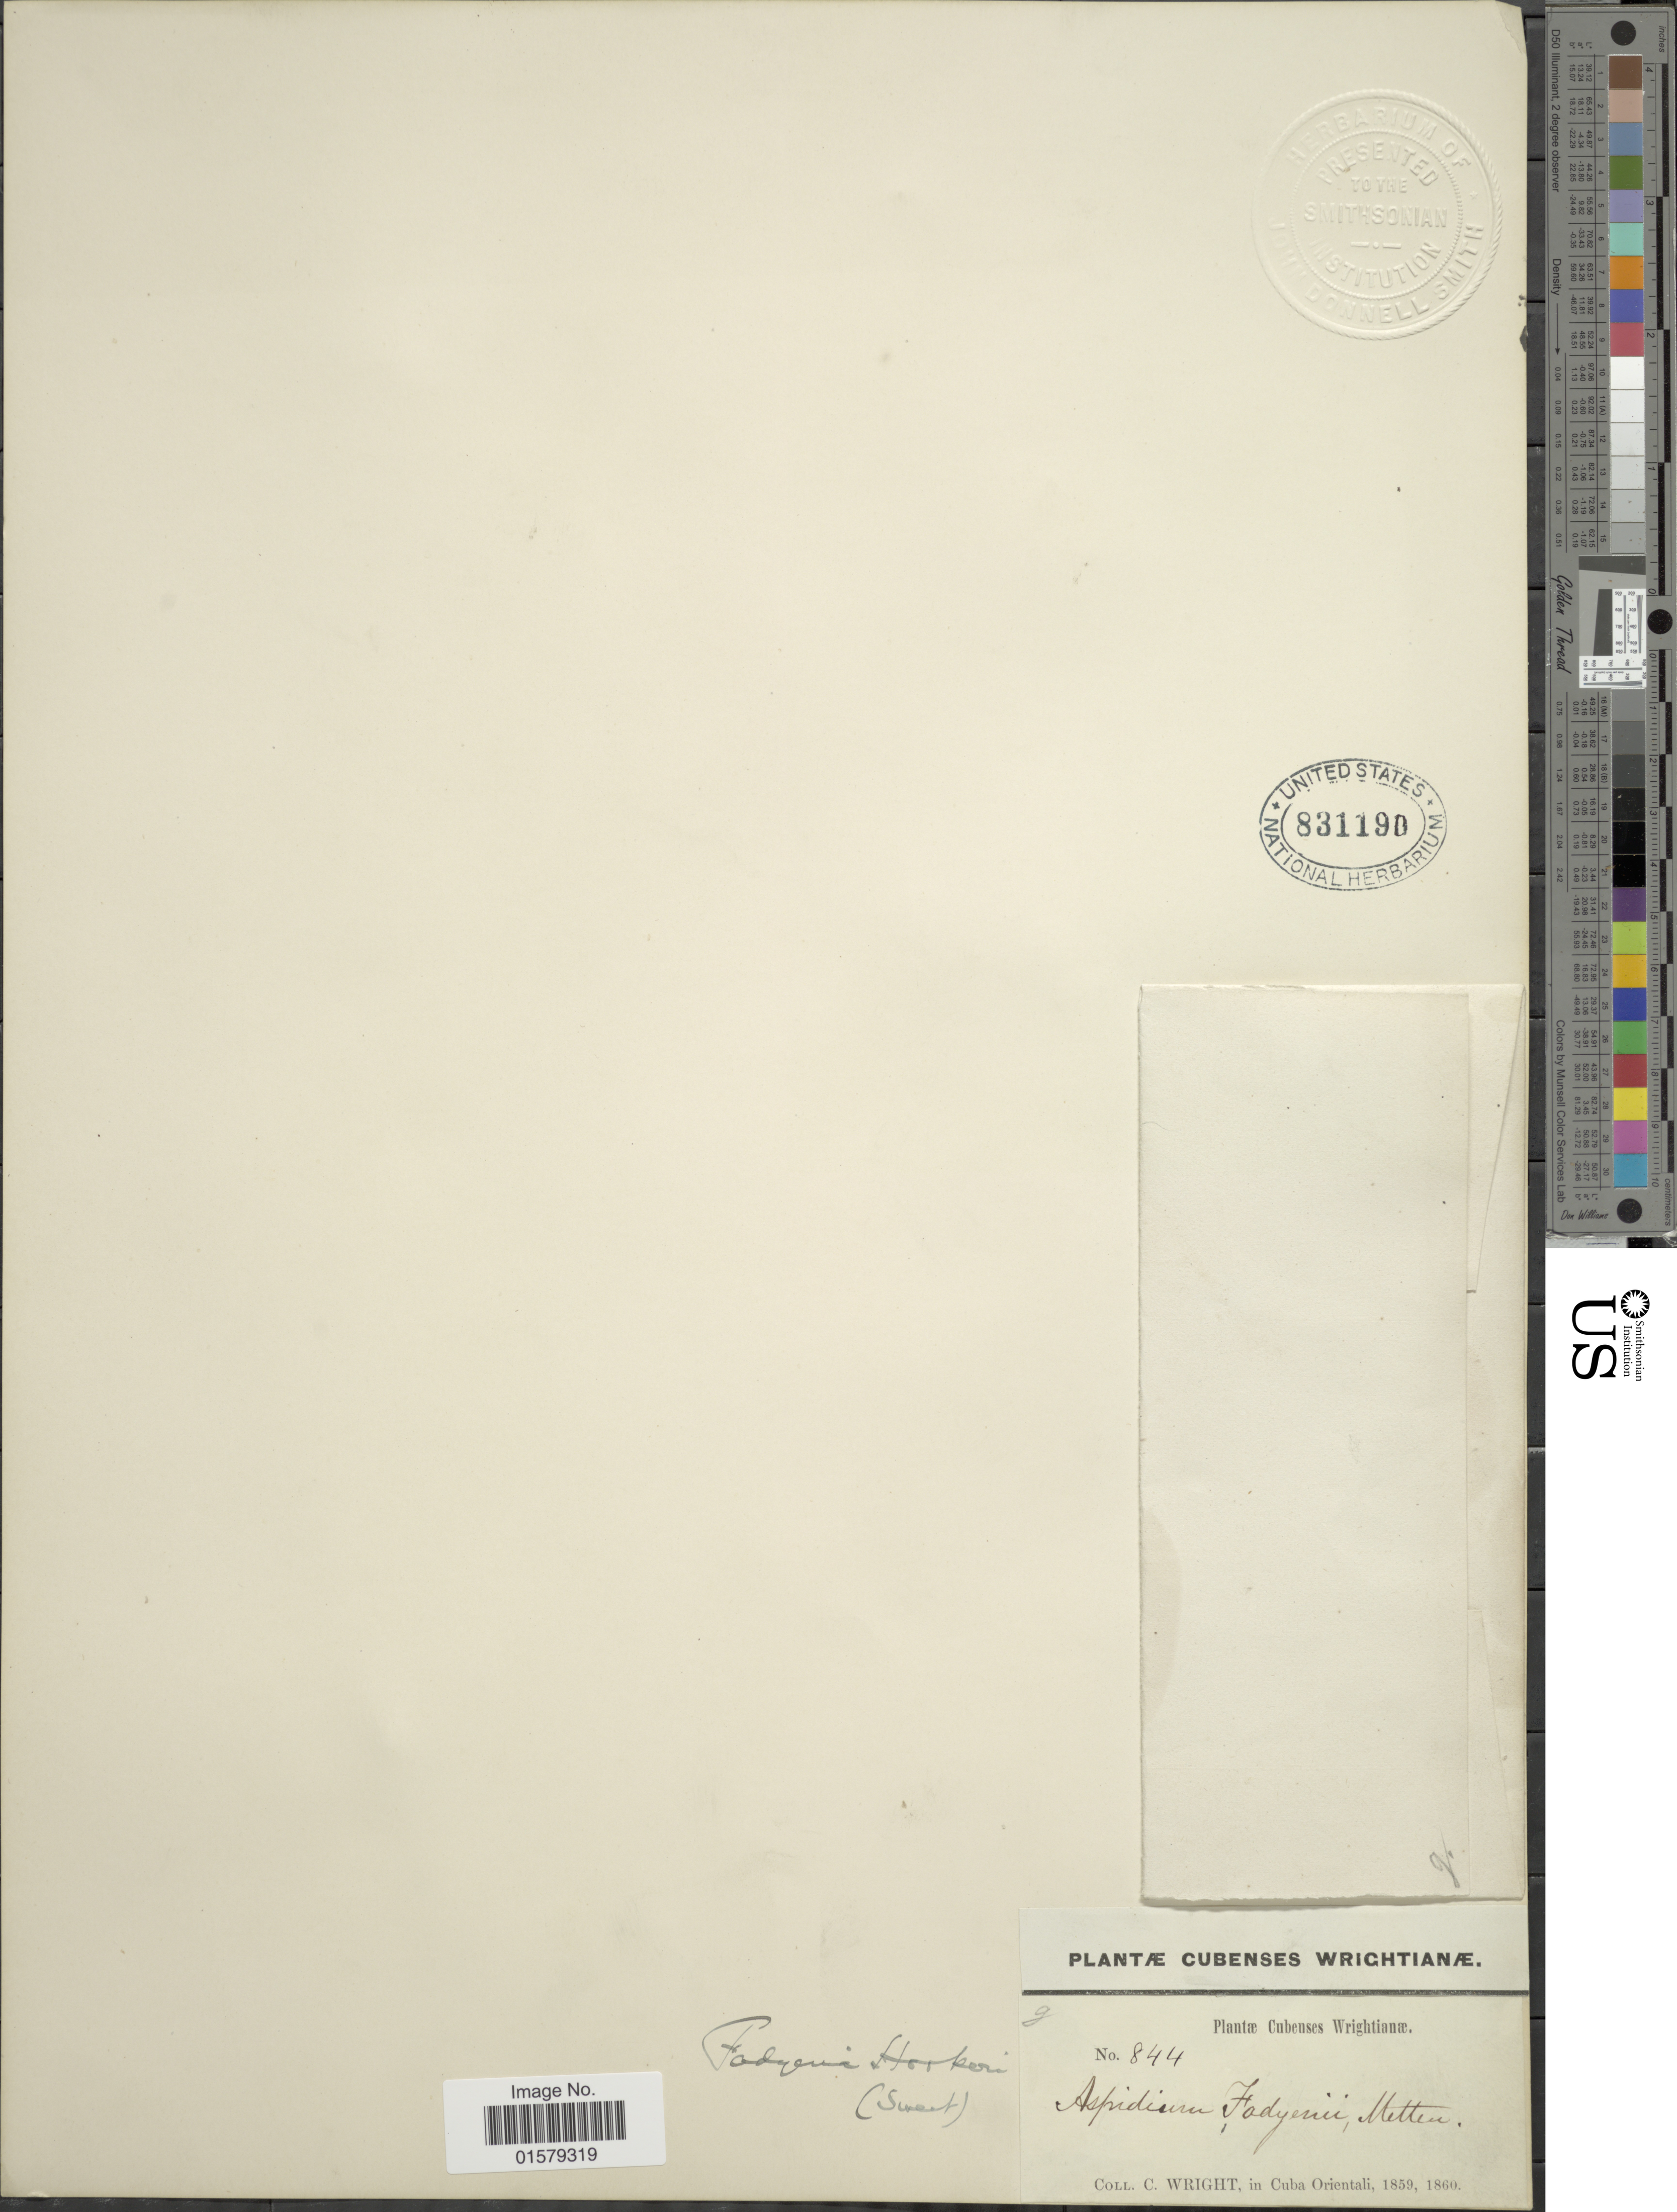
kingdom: Plantae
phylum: Tracheophyta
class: Polypodiopsida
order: Polypodiales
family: Tectariaceae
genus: Tectaria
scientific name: Tectaria hookeri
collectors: C. Wright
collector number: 844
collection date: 1859/1860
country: Cuba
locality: Plantae Cubenses Wrightianæ.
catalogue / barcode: US 831190